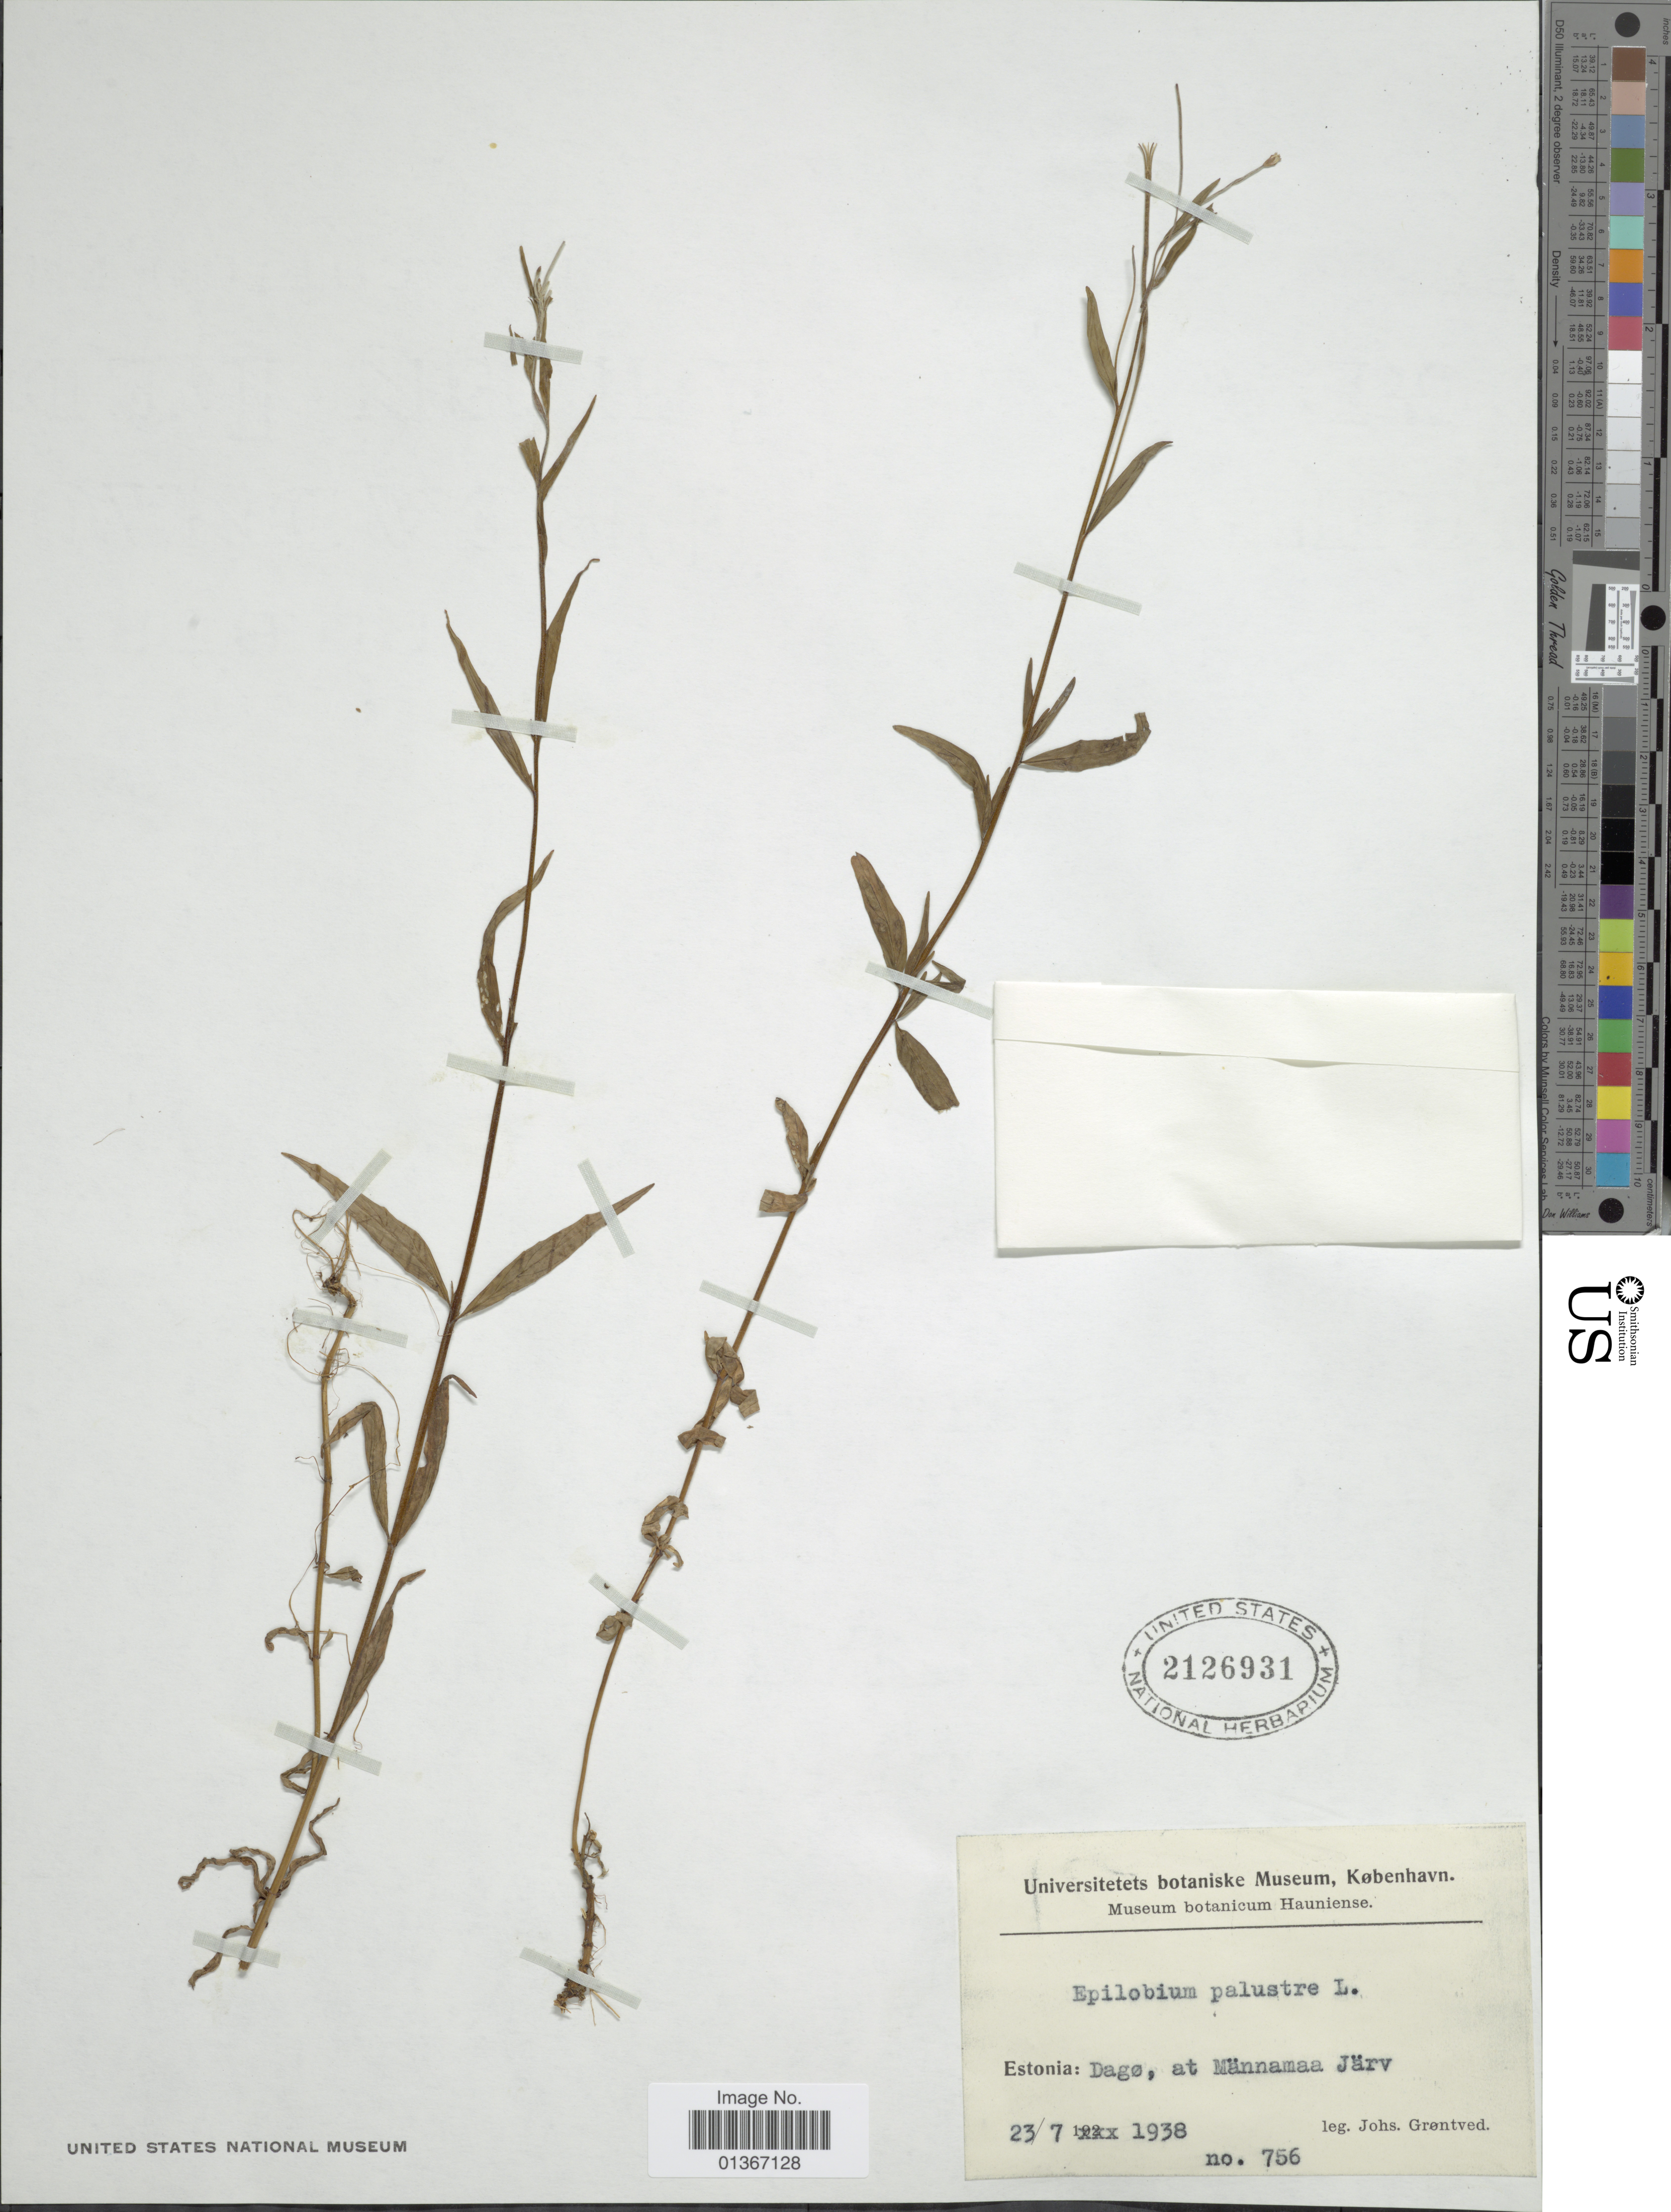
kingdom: Plantae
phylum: Tracheophyta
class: Magnoliopsida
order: Myrtales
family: Onagraceae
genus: Epilobium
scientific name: Epilobium palustre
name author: L.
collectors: J. Grøntved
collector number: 756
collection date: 1938-07-23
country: Estonia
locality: Estonia: Dagø, at Männamaa Järv.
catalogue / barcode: US 2126931